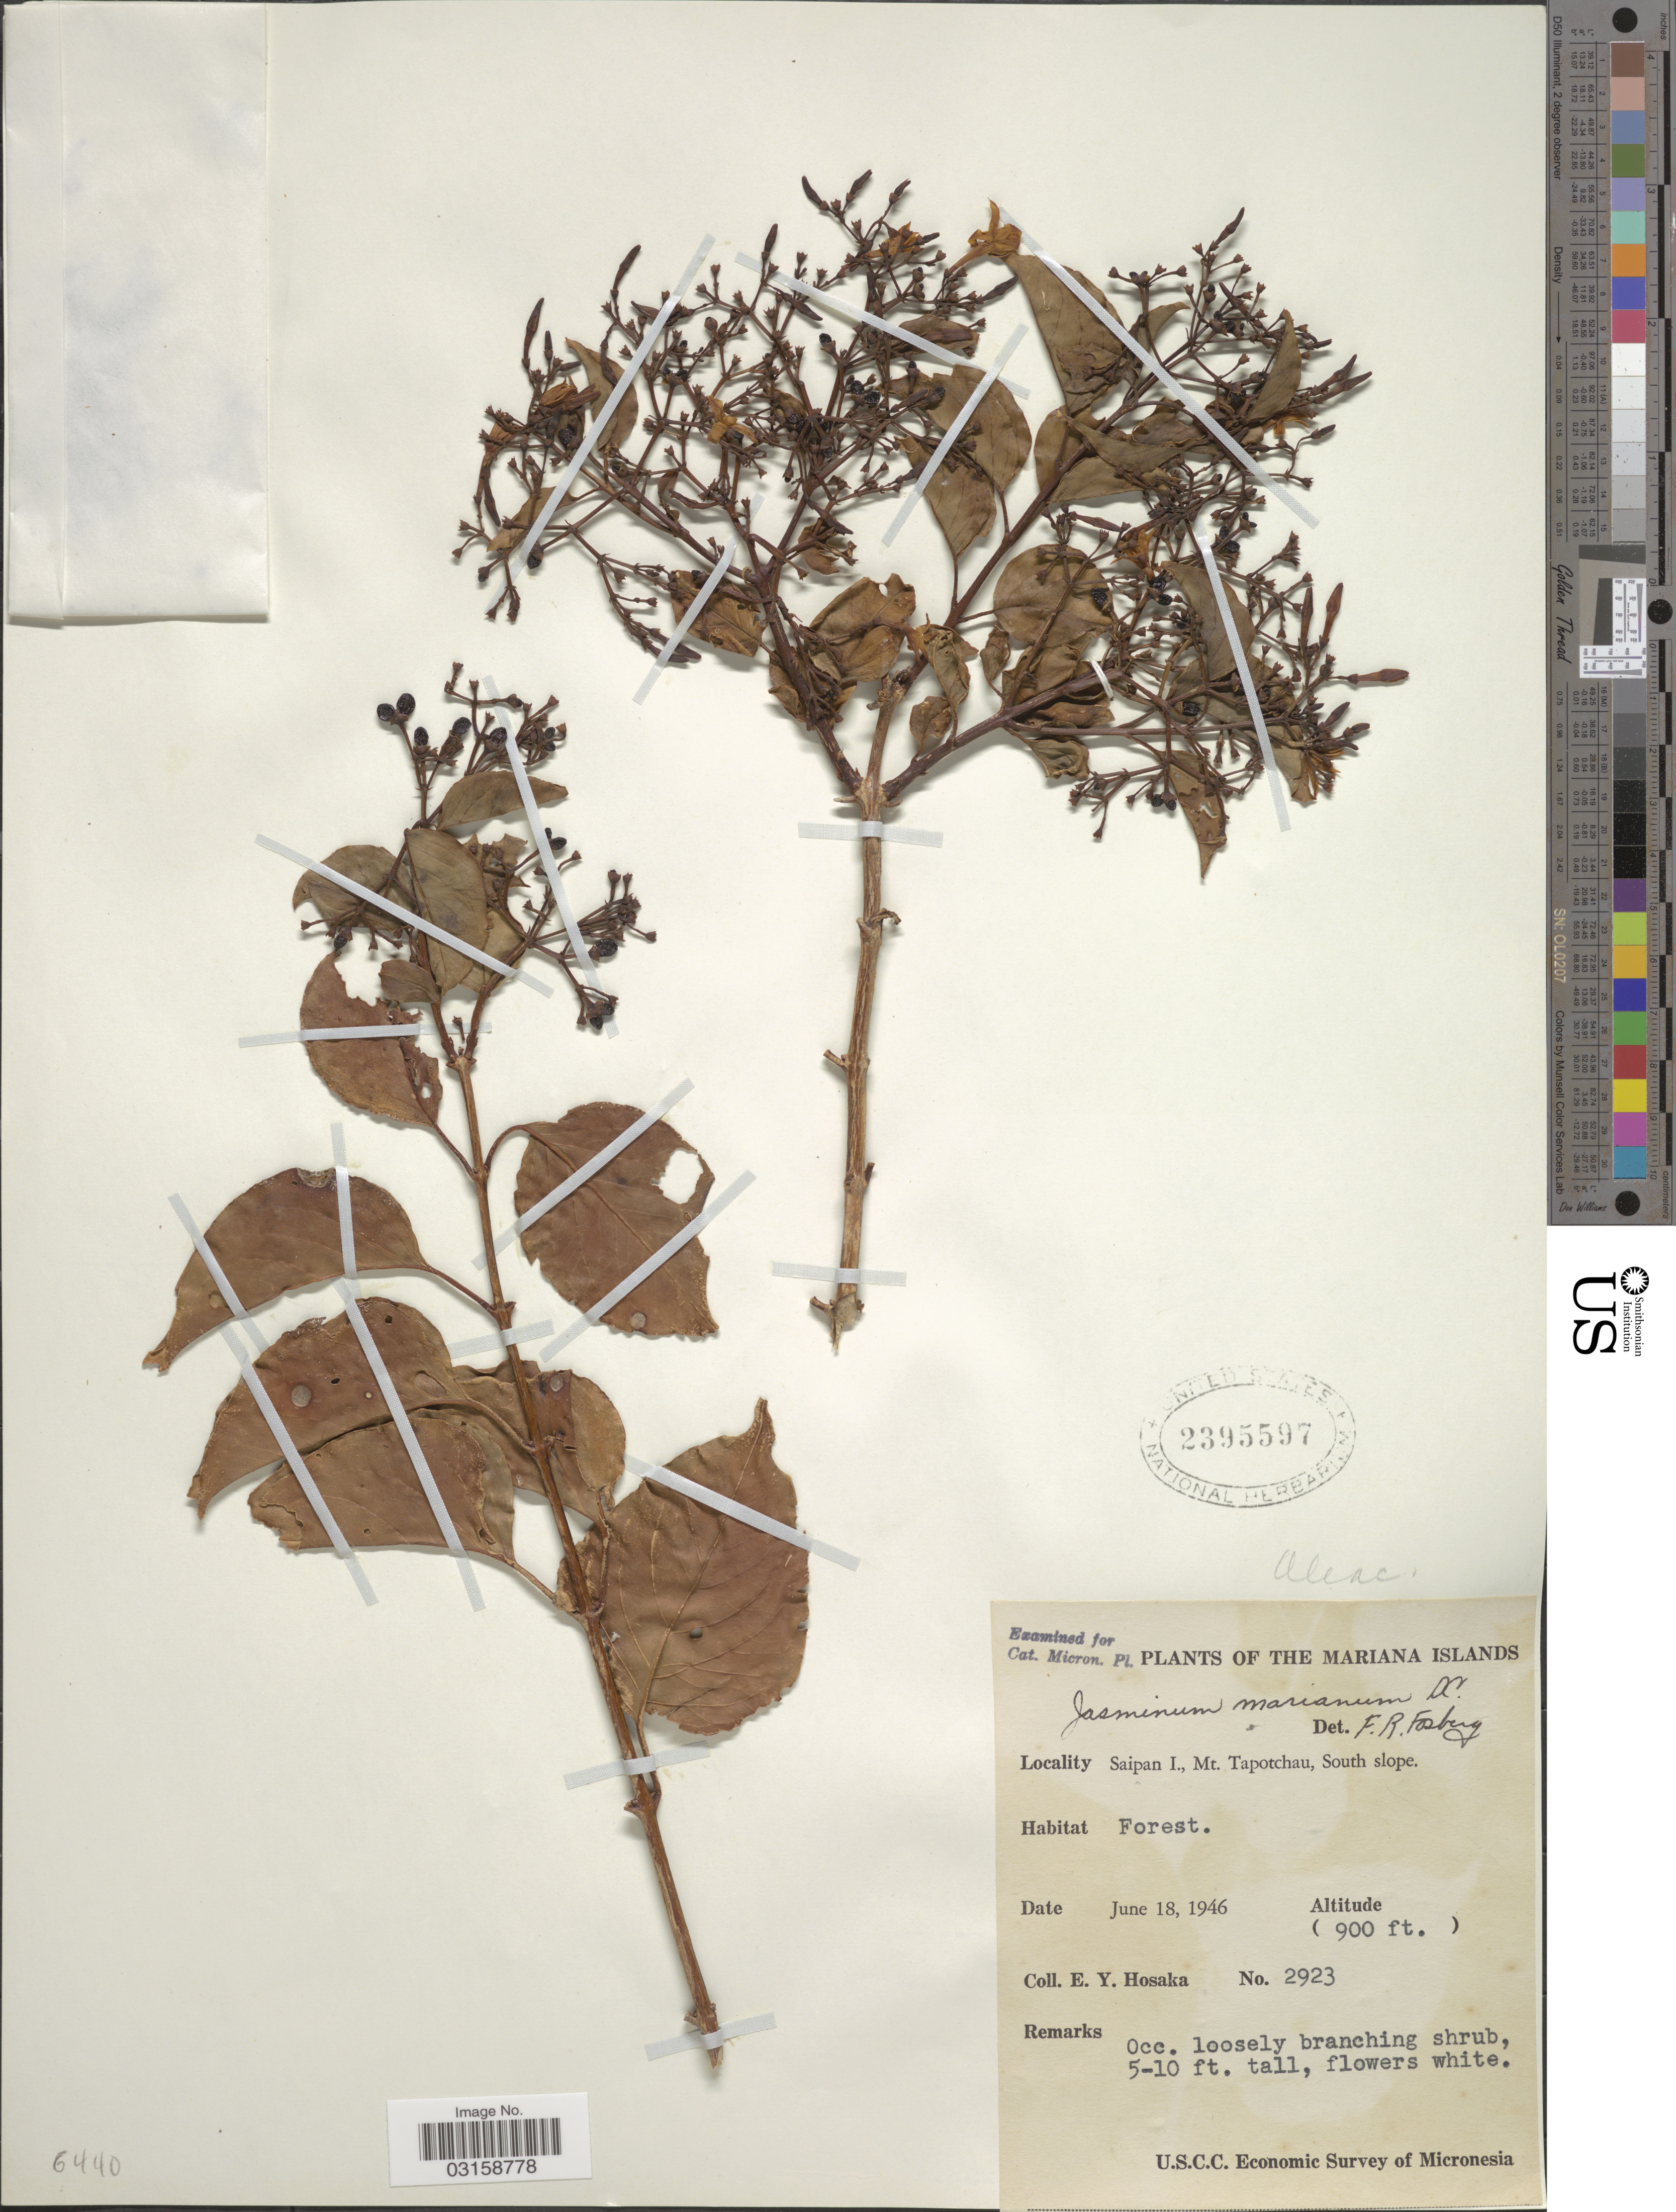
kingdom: Plantae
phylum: Tracheophyta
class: Magnoliopsida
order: Lamiales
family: Oleaceae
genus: Jasminum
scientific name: Jasminum marianum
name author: DC.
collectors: E. Y. Hosaka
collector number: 2923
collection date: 1946-06-18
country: Northern Mariana Islands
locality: Mariana Islands. Saipan I., Mt. Tapotchau, South slope.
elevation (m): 274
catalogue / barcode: US 2395597